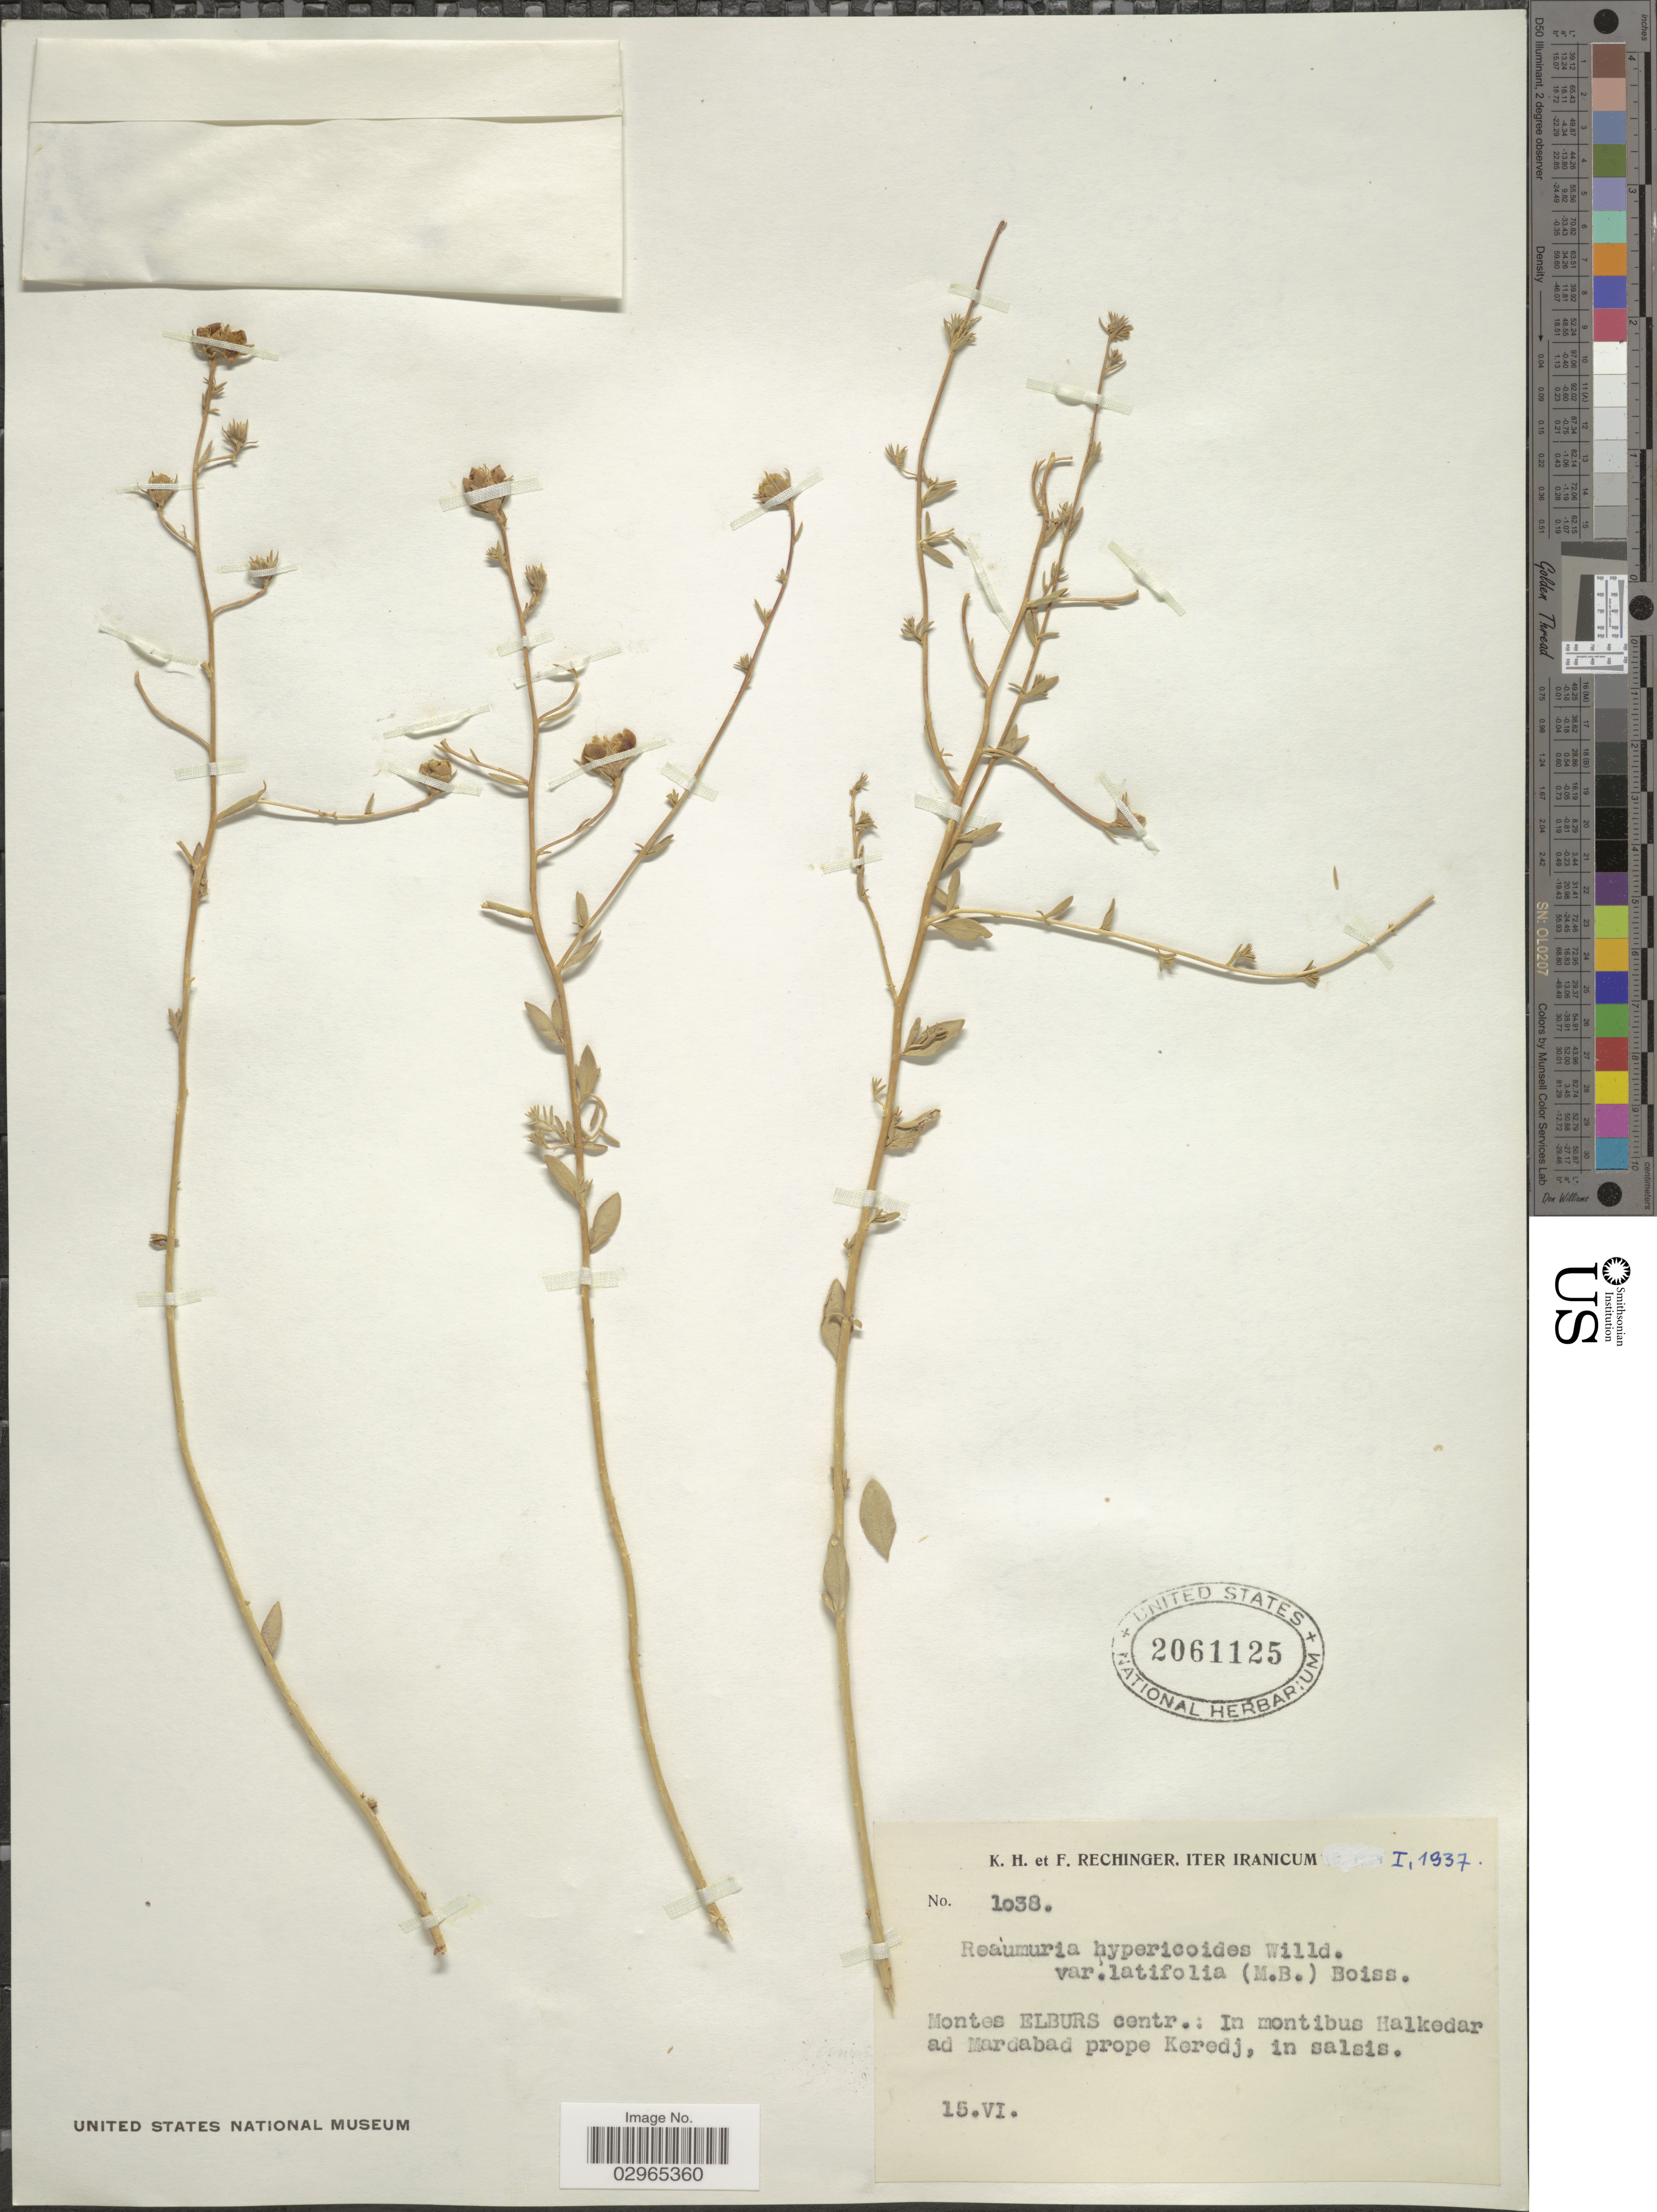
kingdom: Plantae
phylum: Tracheophyta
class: Magnoliopsida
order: Caryophyllales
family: Tamaricaceae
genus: Reaumuria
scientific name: Reaumuria hypericoides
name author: Willd.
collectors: K. H. Rechinger & F. Rechinger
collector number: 1038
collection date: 1937-06-15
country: Iran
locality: Montes Elburs centr.: In montibus Halkedar ad Mardabad prope Keredj, in salsis.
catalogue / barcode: US 2061125